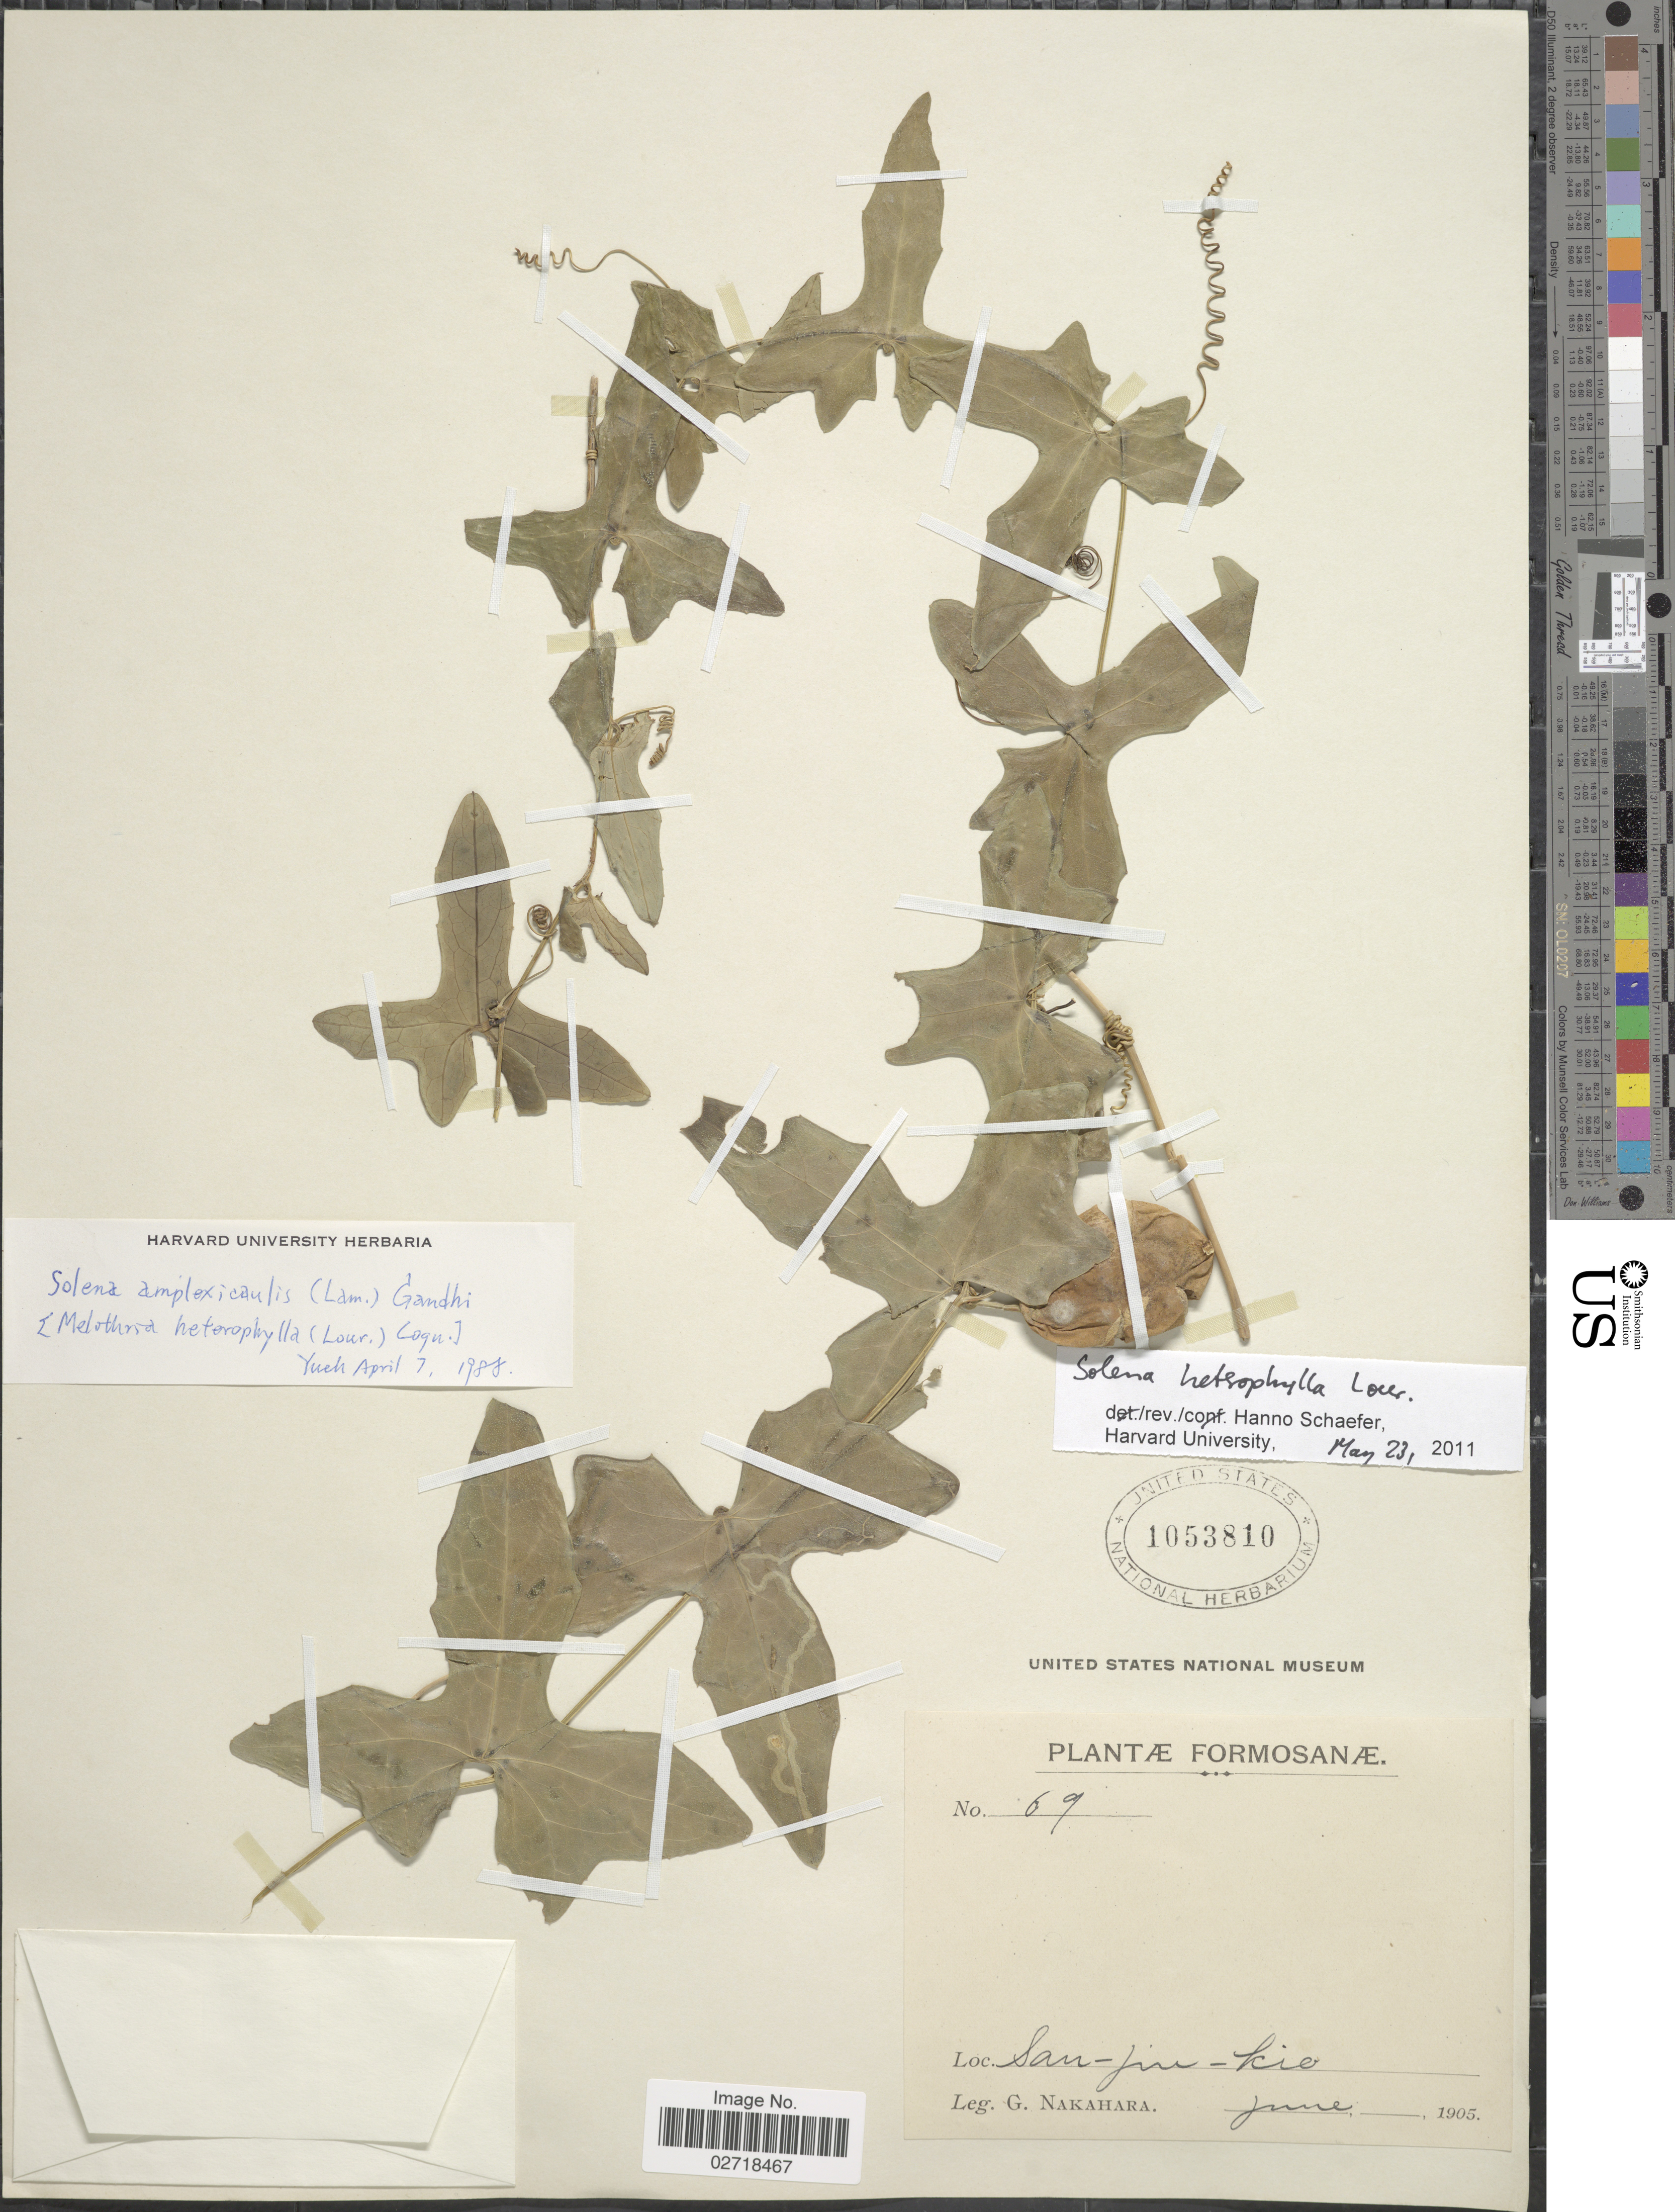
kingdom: Plantae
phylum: Tracheophyta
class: Magnoliopsida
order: Cucurbitales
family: Cucurbitaceae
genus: Solena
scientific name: Solena heterophylla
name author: Lour.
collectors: G. Nakahara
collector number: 69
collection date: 1905-06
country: Taiwan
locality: Formosanæ. San-Jin-kio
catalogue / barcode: US 1053810